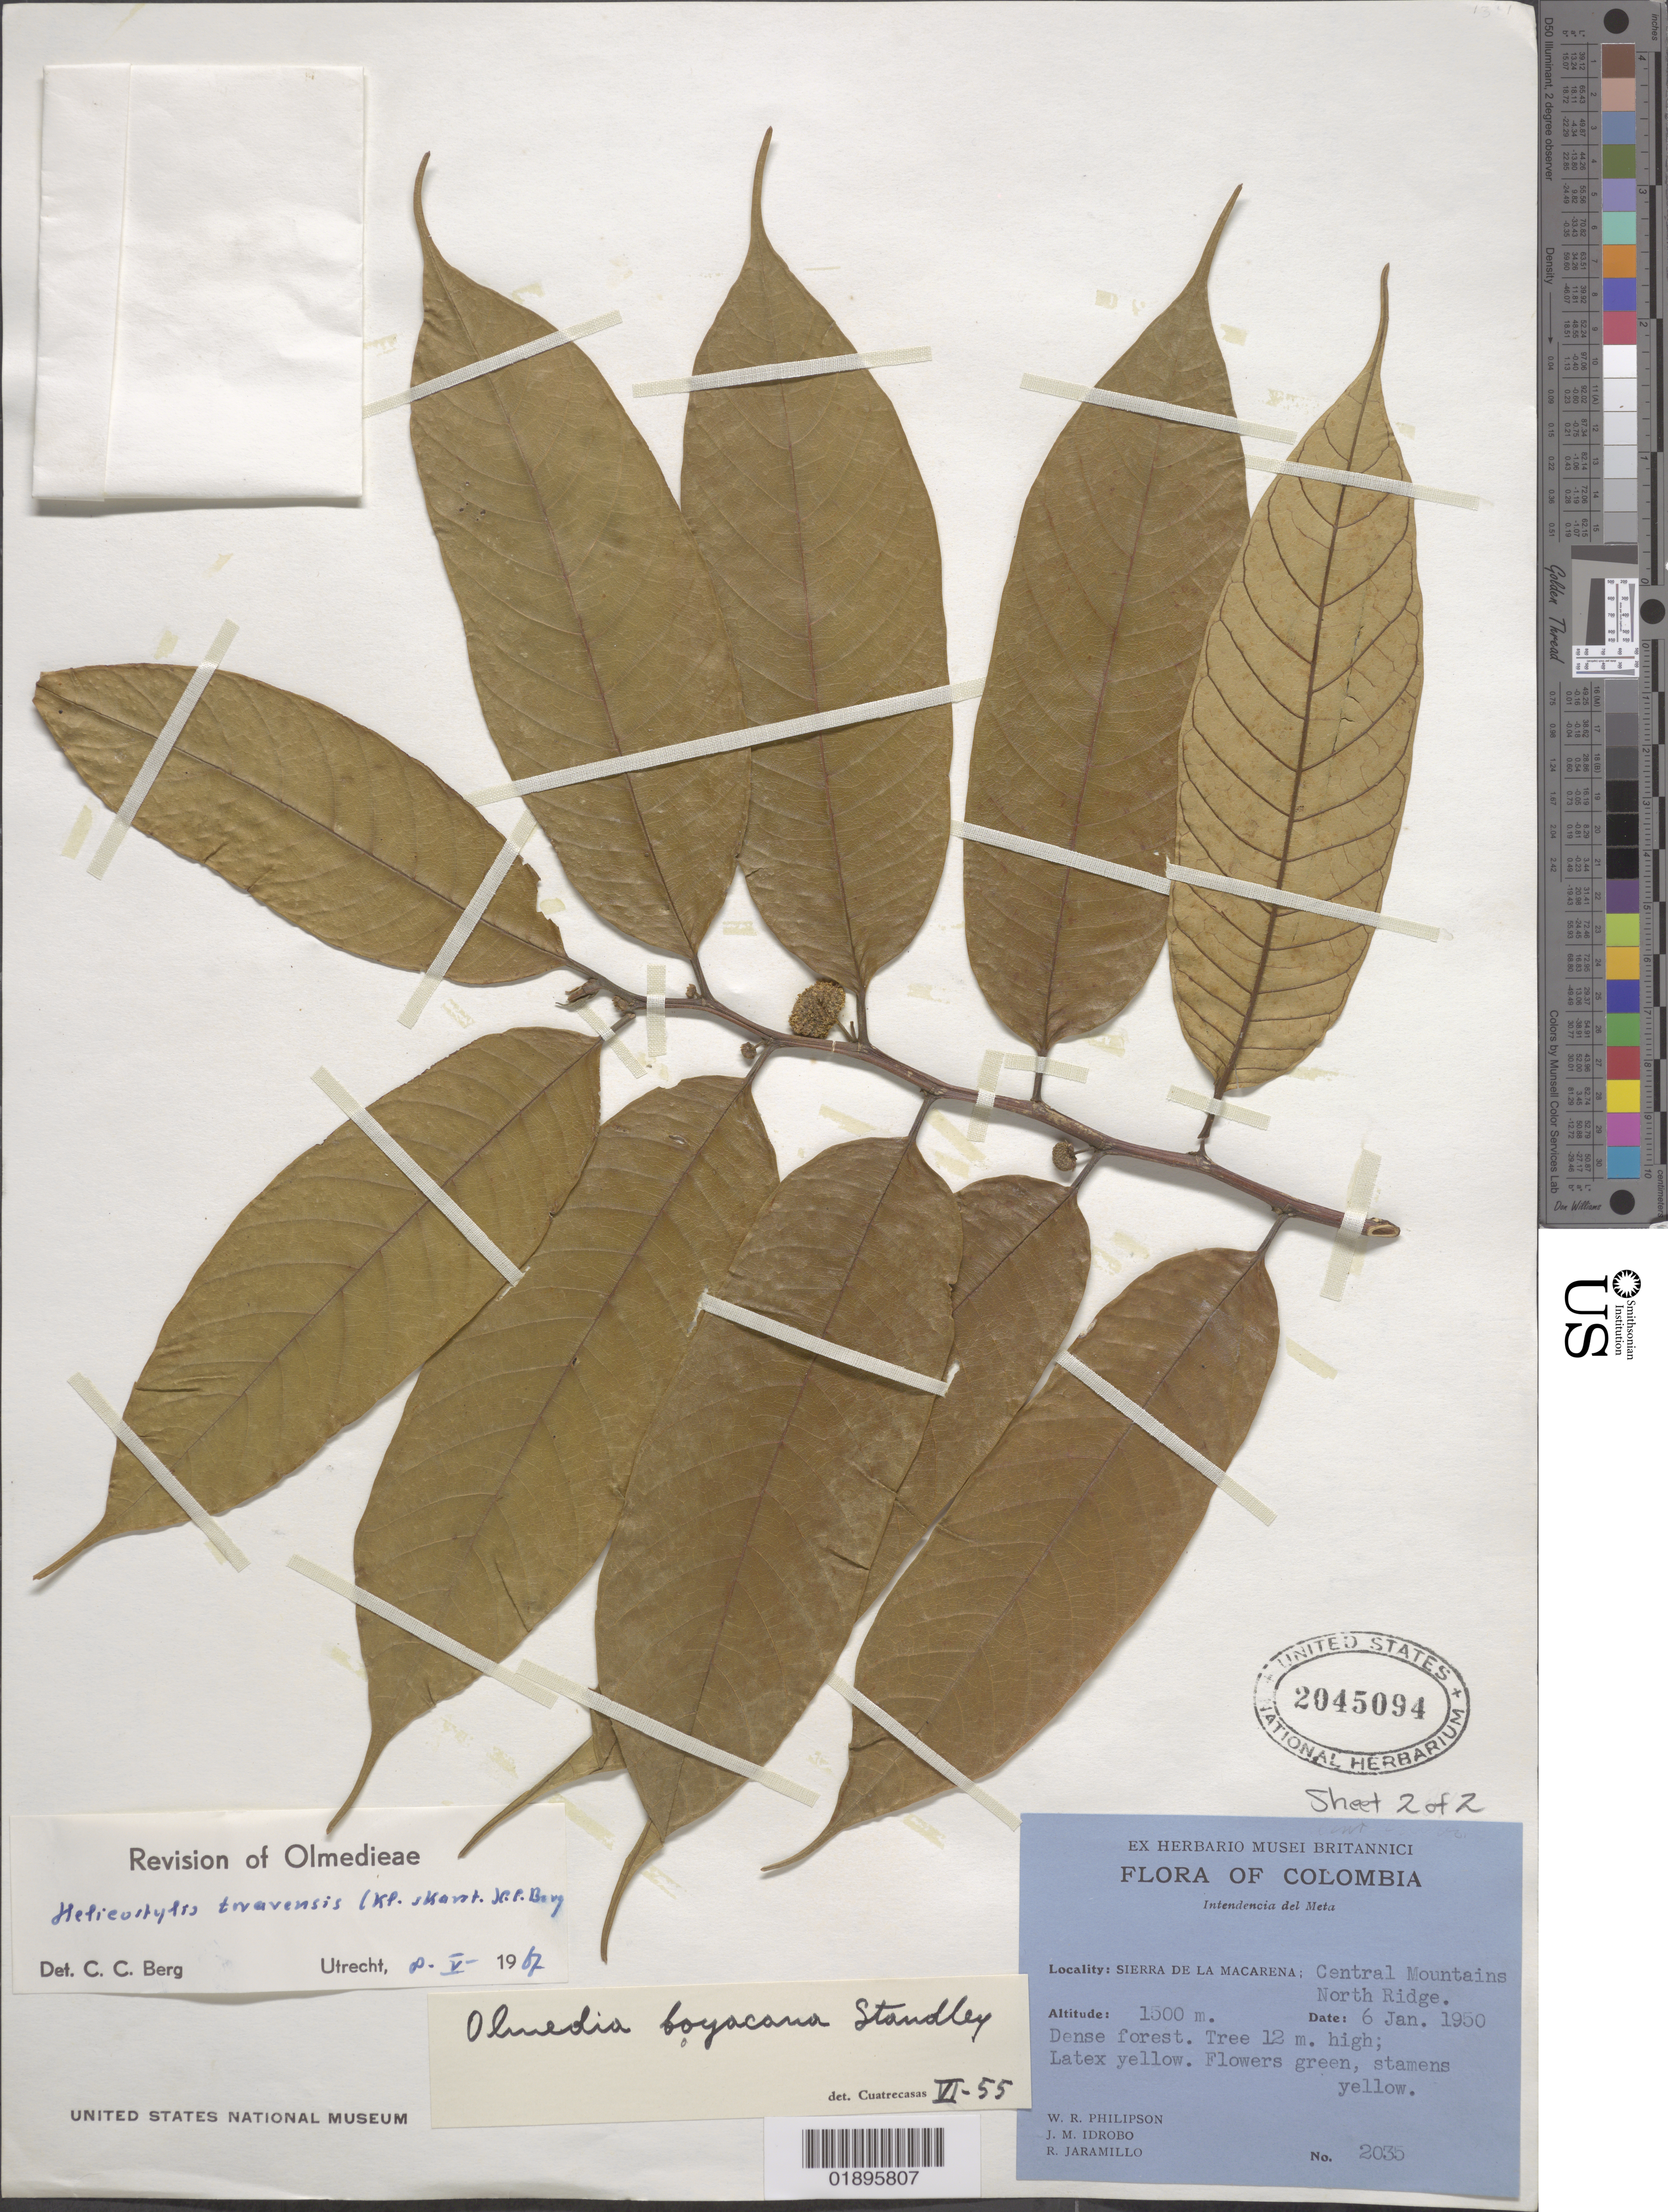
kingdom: Plantae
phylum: Tracheophyta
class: Magnoliopsida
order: Rosales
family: Moraceae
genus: Helicostylis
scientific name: Helicostylis tovarensis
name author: (Klotzsch & H. Karst.) C.C. Berg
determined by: Berg, C. C.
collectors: W. R. Philipson, J. M. Idrobo & R. Jaramillo M.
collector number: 2035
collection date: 1950-01-06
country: Colombia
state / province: Meta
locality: Sierra de la Macarena; Central Mountains North Ridge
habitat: Dense forest.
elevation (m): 1500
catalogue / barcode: US 2045094